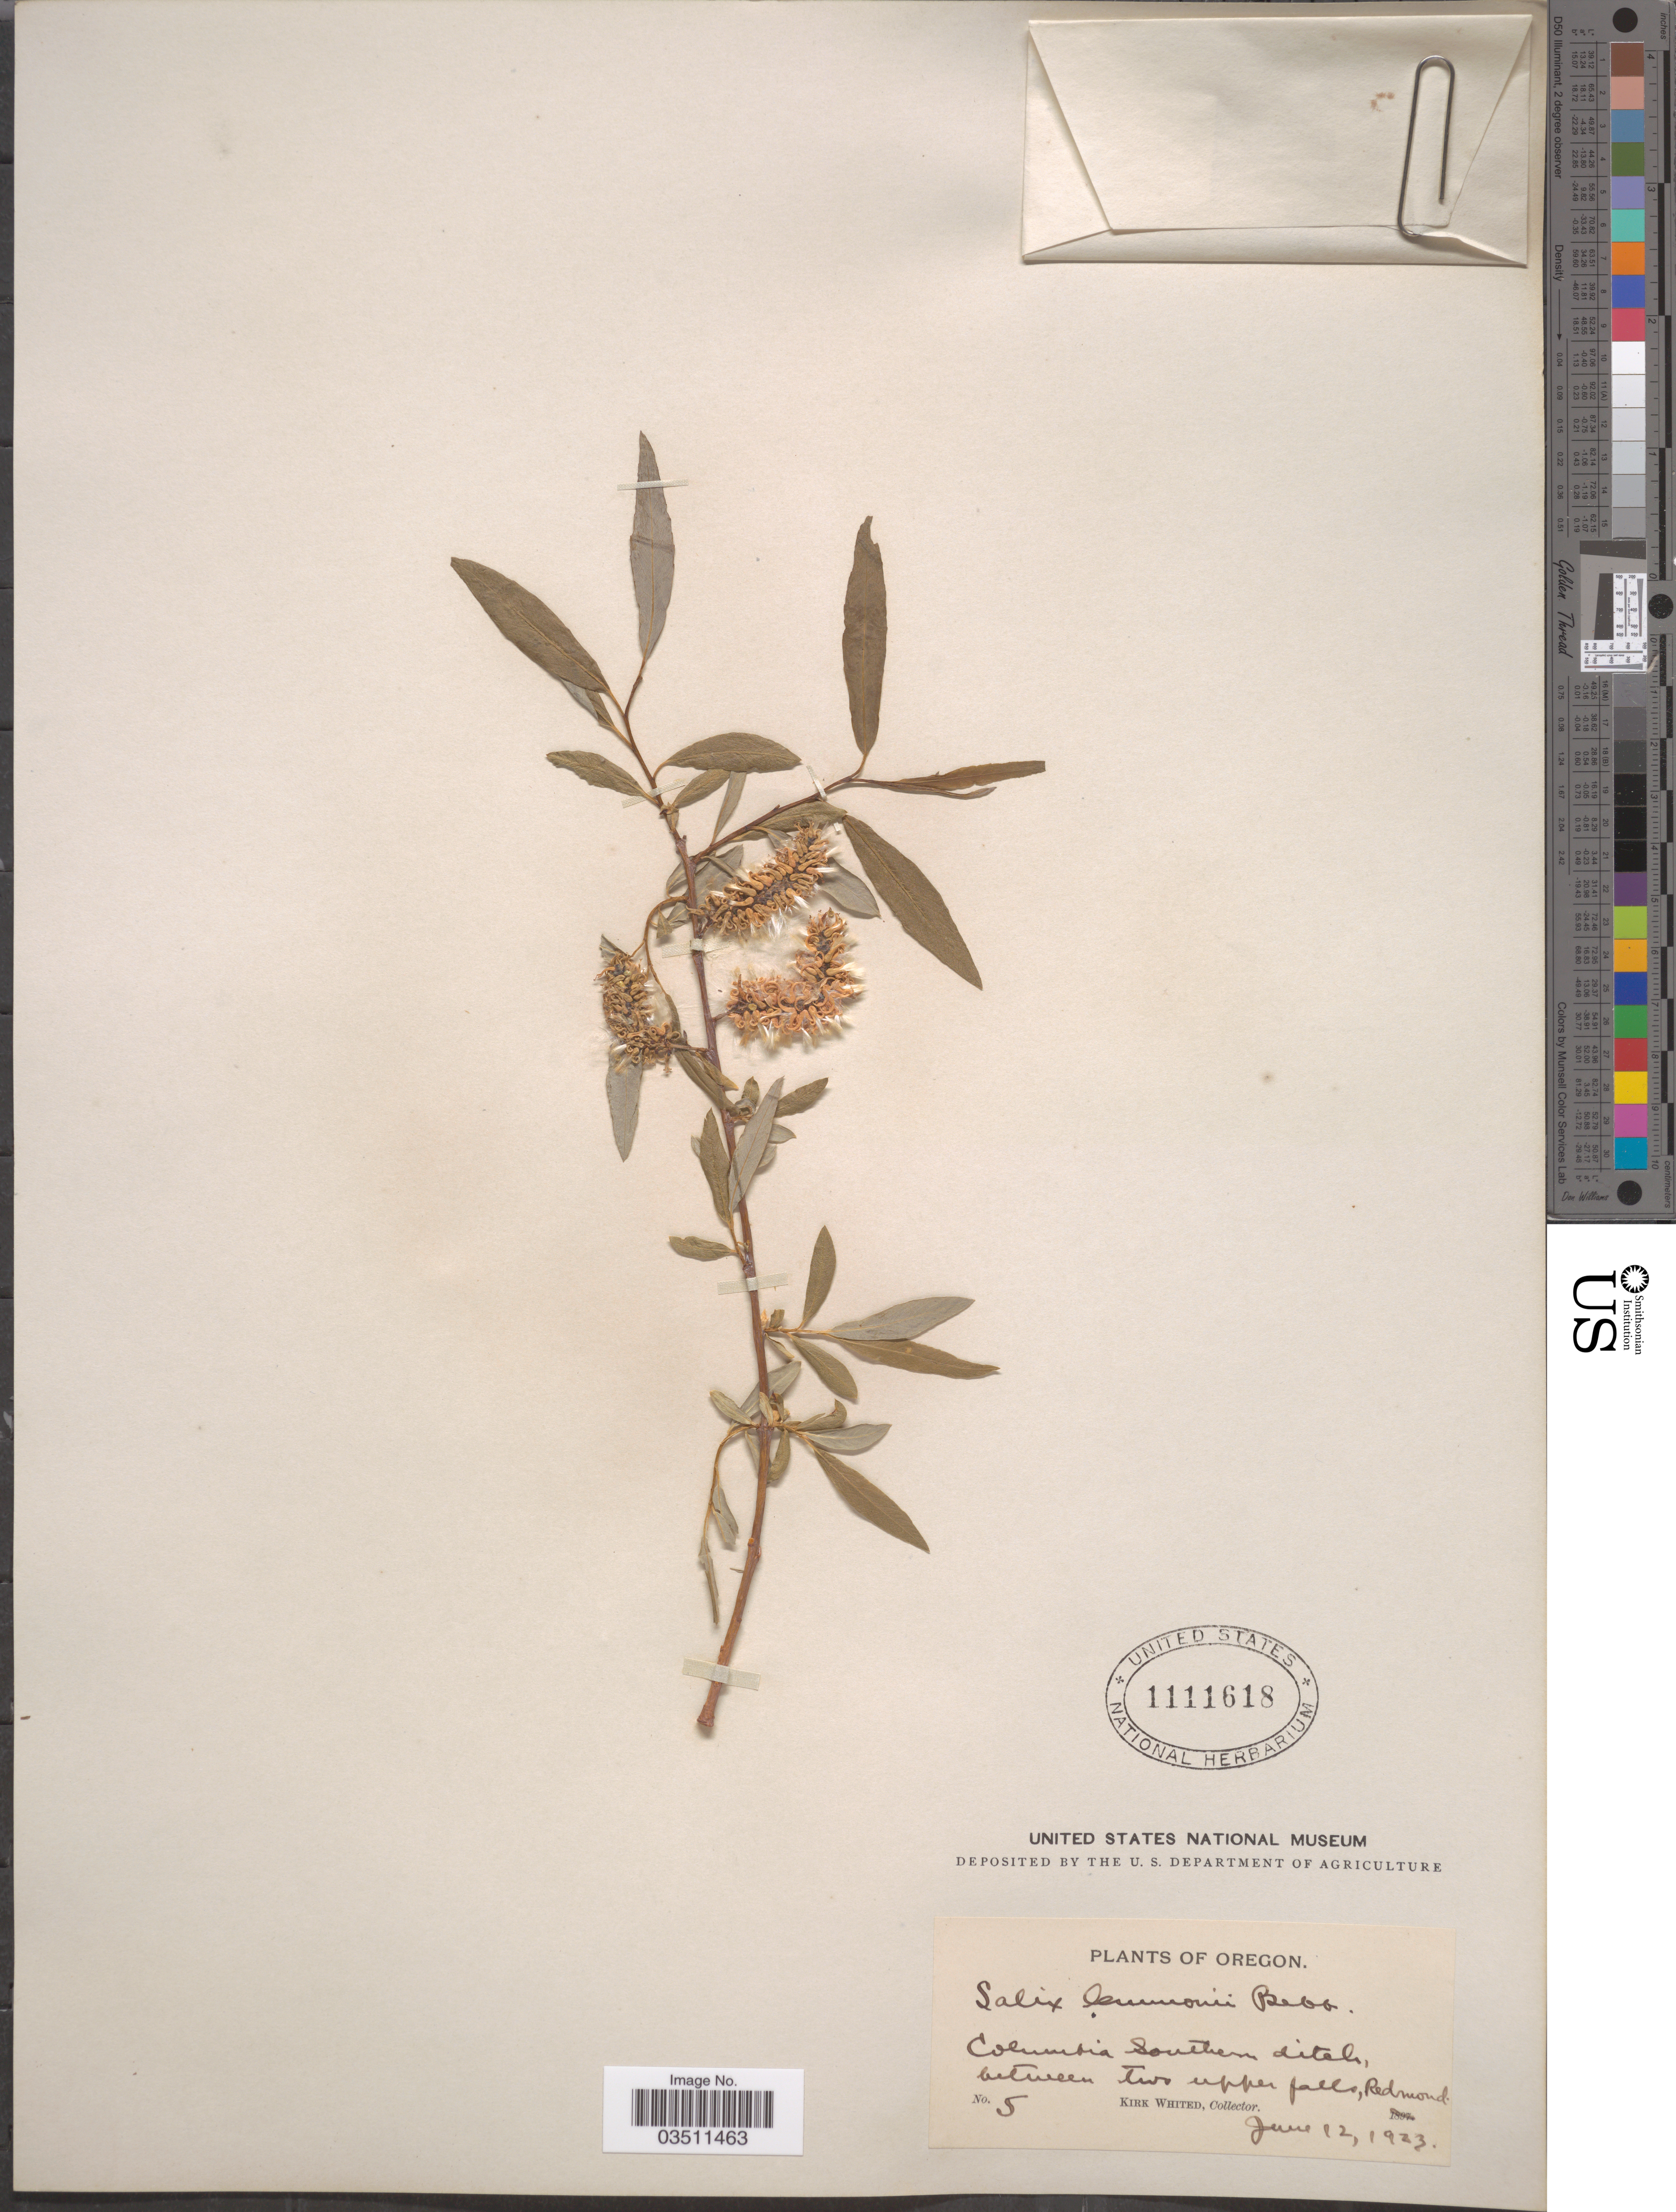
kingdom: Plantae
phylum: Tracheophyta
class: Magnoliopsida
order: Malpighiales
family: Salicaceae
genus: Salix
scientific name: Salix lemmonii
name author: Bebb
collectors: K. Whited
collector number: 5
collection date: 1923-06-12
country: United States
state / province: Oregon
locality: Columbia Southern ditch, between Two upper falls, Redmond.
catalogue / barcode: US 1111618